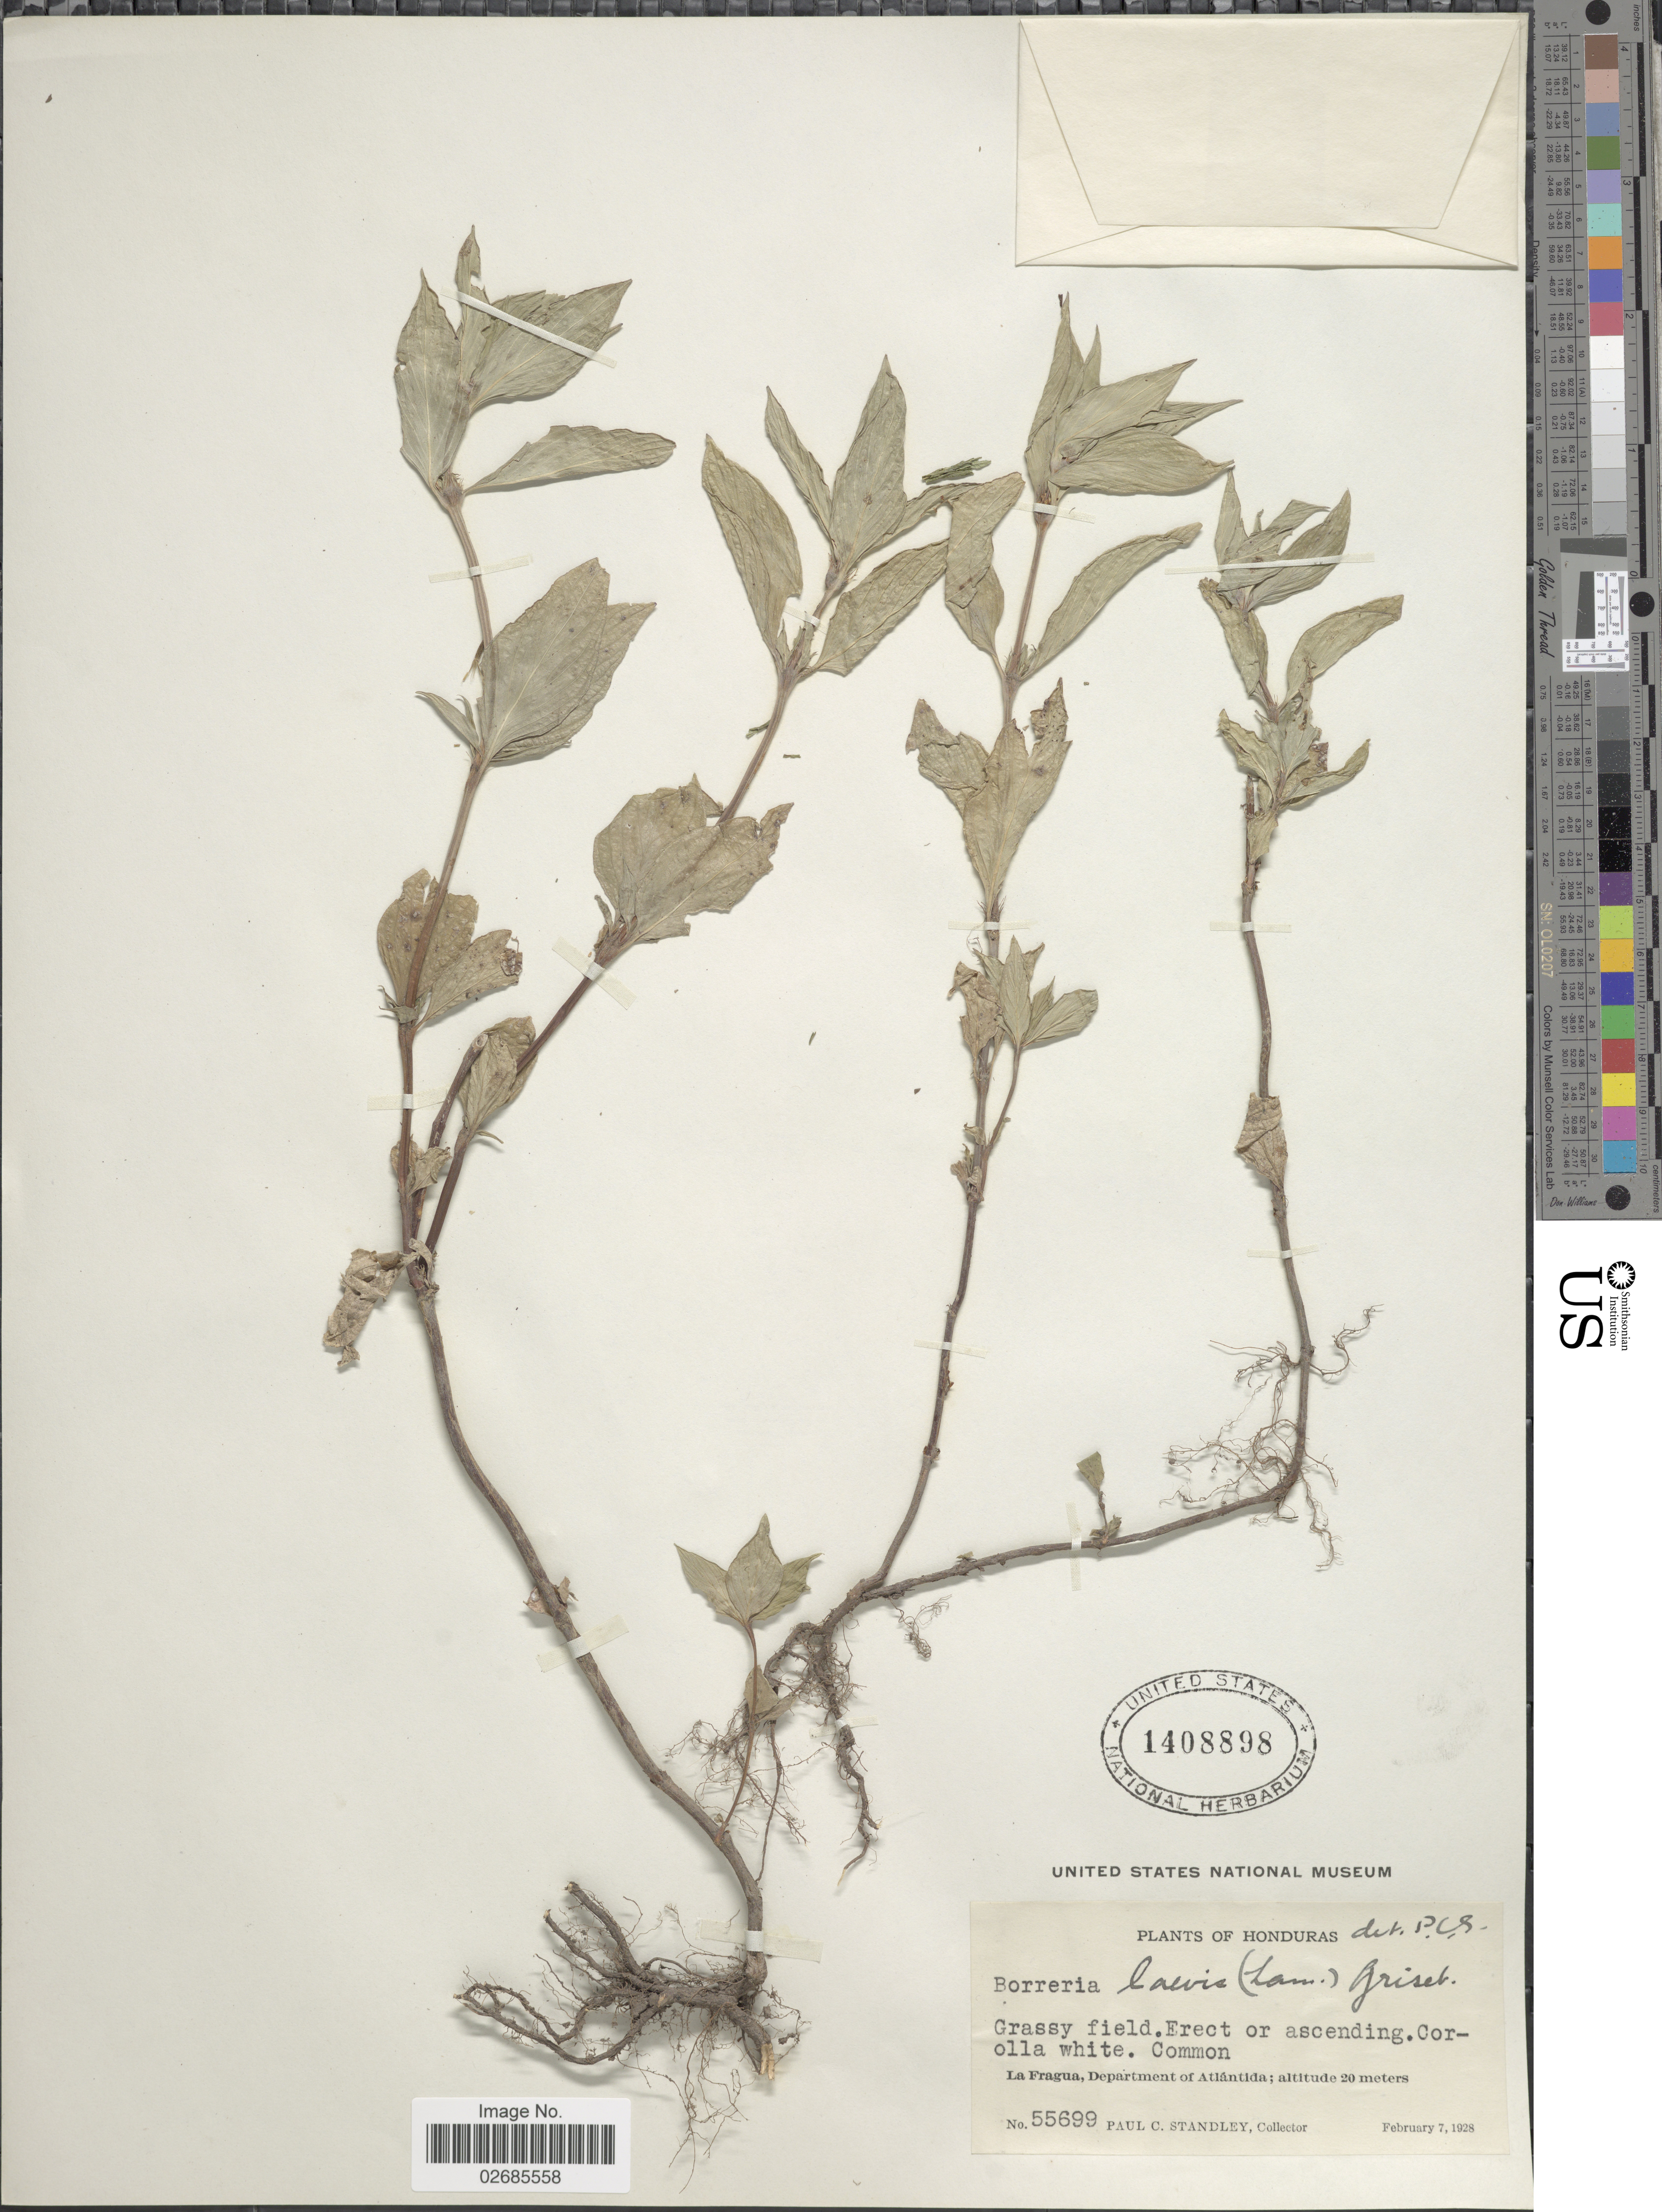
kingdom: Plantae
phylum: Tracheophyta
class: Magnoliopsida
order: Gentianales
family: Rubiaceae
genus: Borreria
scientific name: Borreria assurgens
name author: (Ruiz & Pav.) Griseb.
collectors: P. C. Standley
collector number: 55699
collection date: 1928-02-07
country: Honduras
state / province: Atlántida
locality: Grassy field. La Fragua, Department of Atlántida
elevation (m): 20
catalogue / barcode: US 1408898